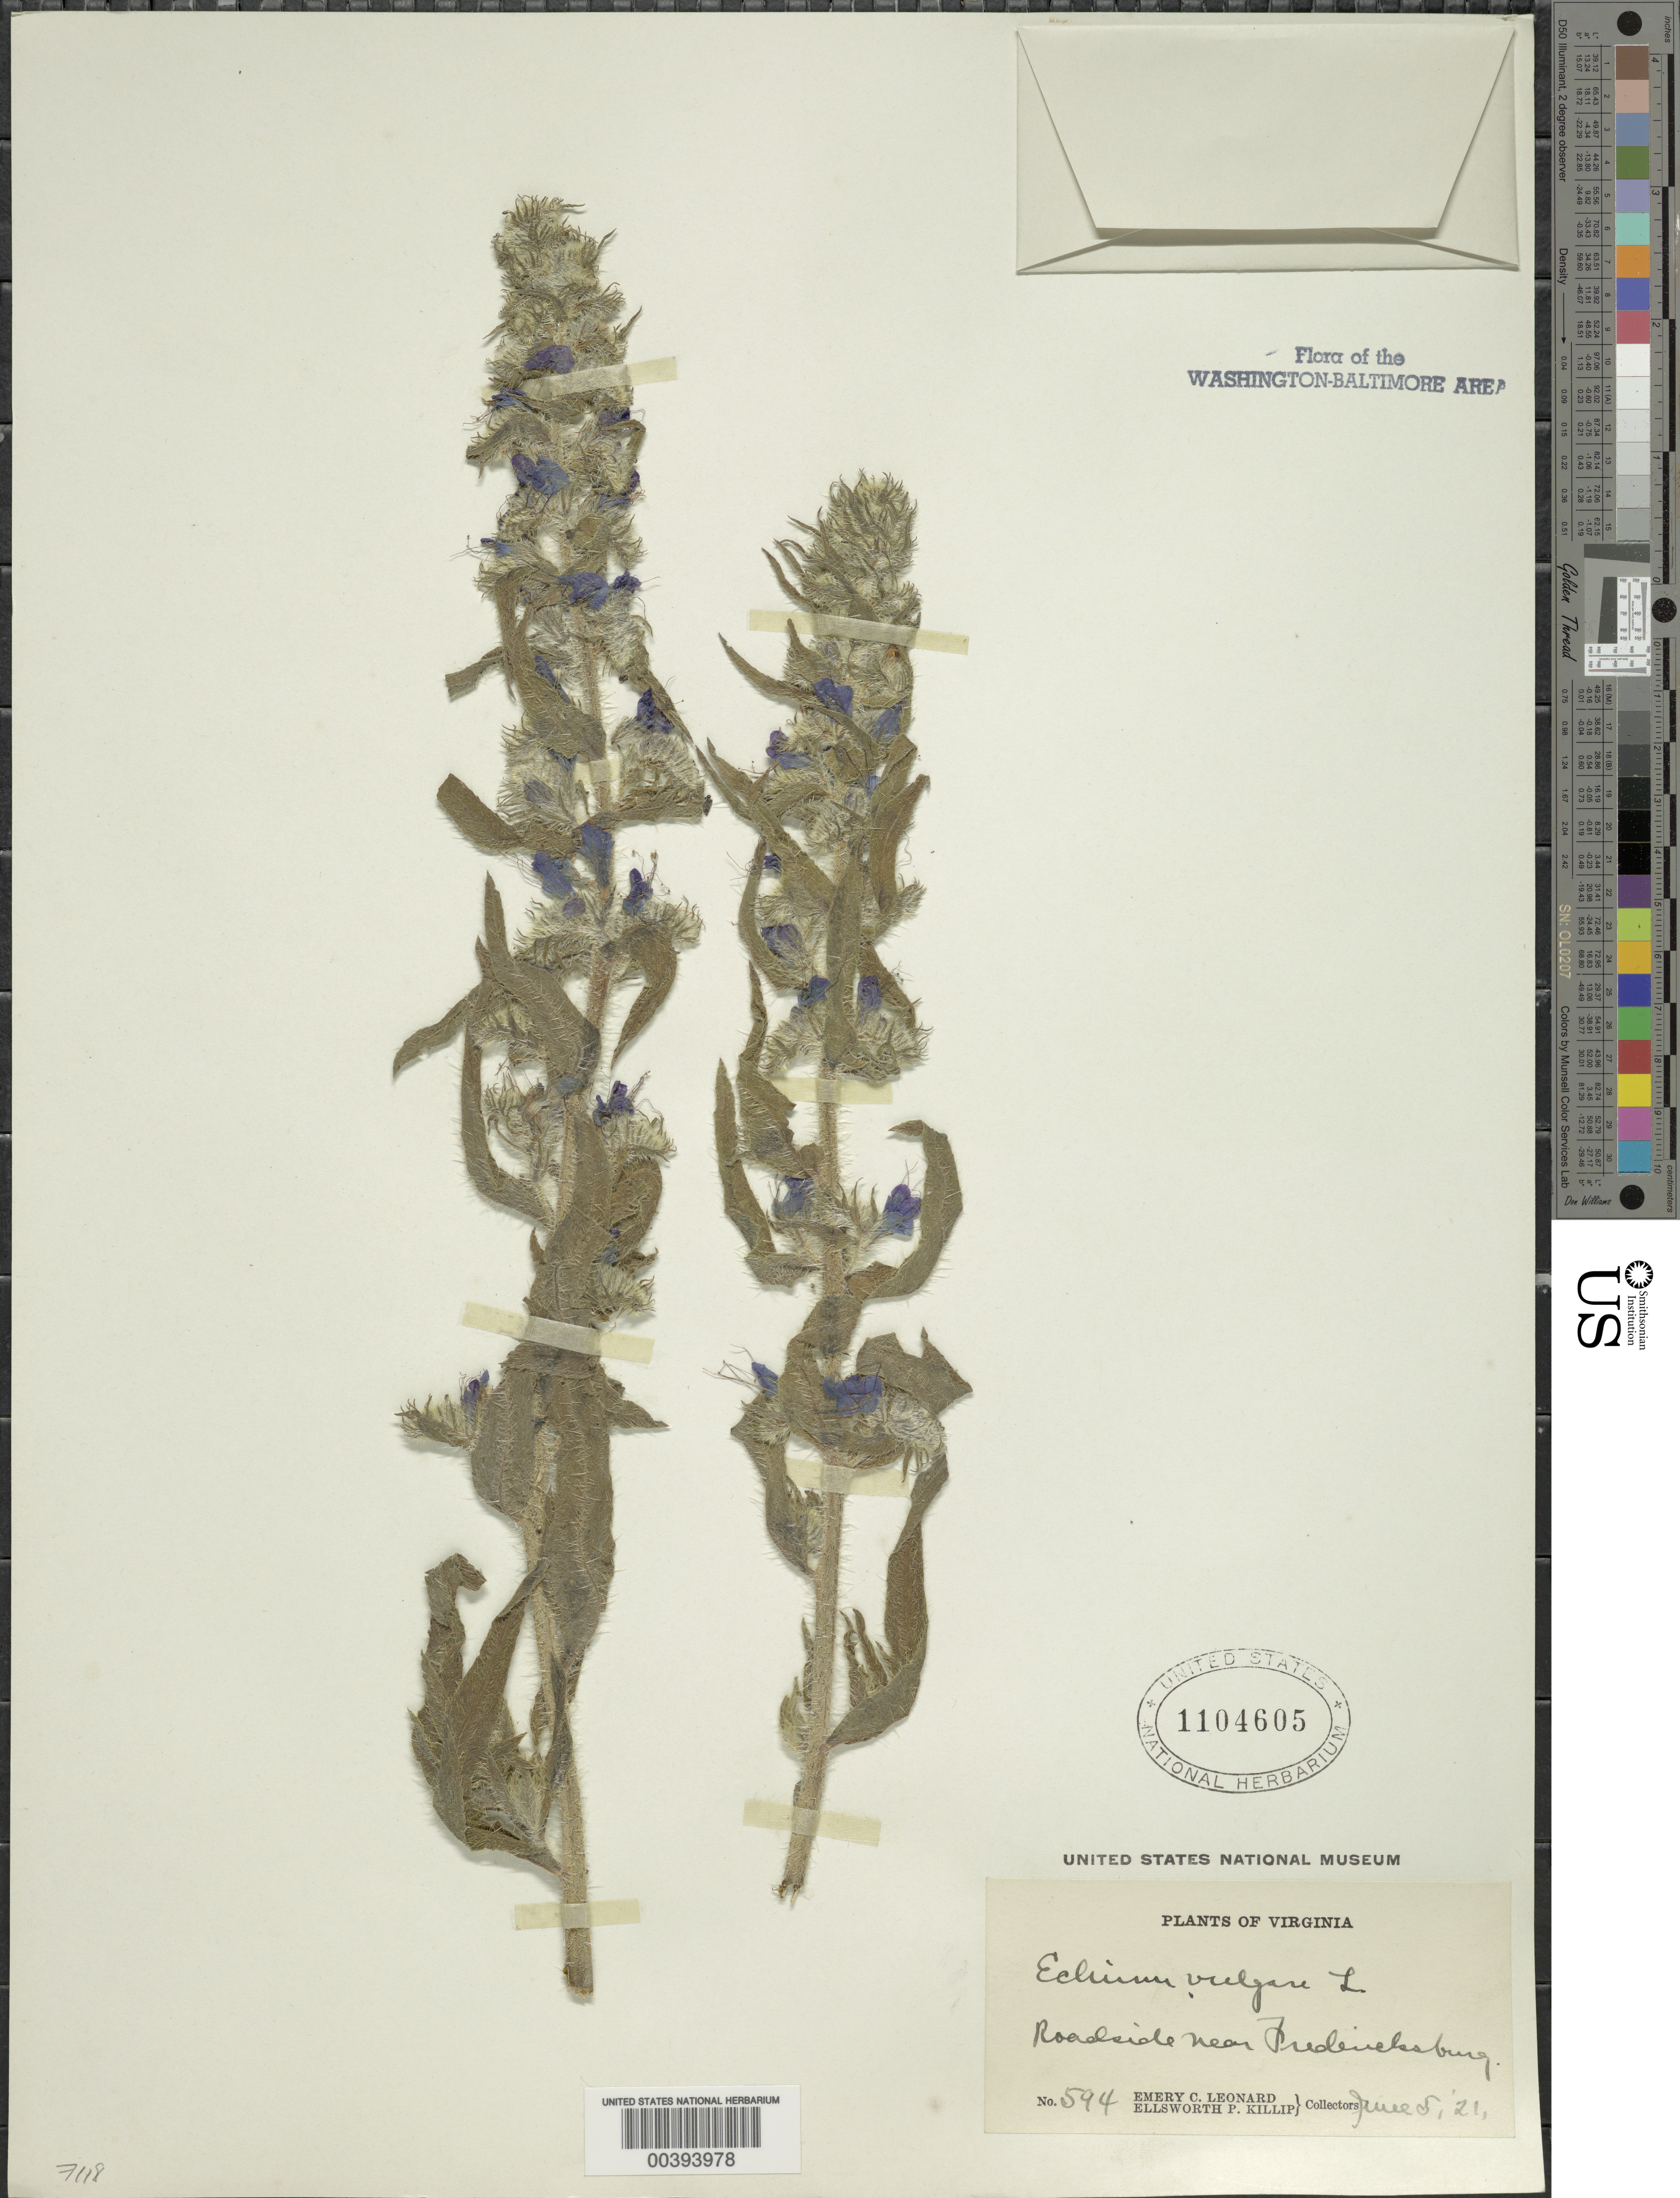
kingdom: Plantae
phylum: Tracheophyta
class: Magnoliopsida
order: Boraginales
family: Boraginaceae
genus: Echium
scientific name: Echium vulgare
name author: L.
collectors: E. C. Leonard & E. P. Killip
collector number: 594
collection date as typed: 05 Jun 1921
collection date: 1921-06-05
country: United States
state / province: Virginia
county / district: Stafford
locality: Fredericksburg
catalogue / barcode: US 1104605